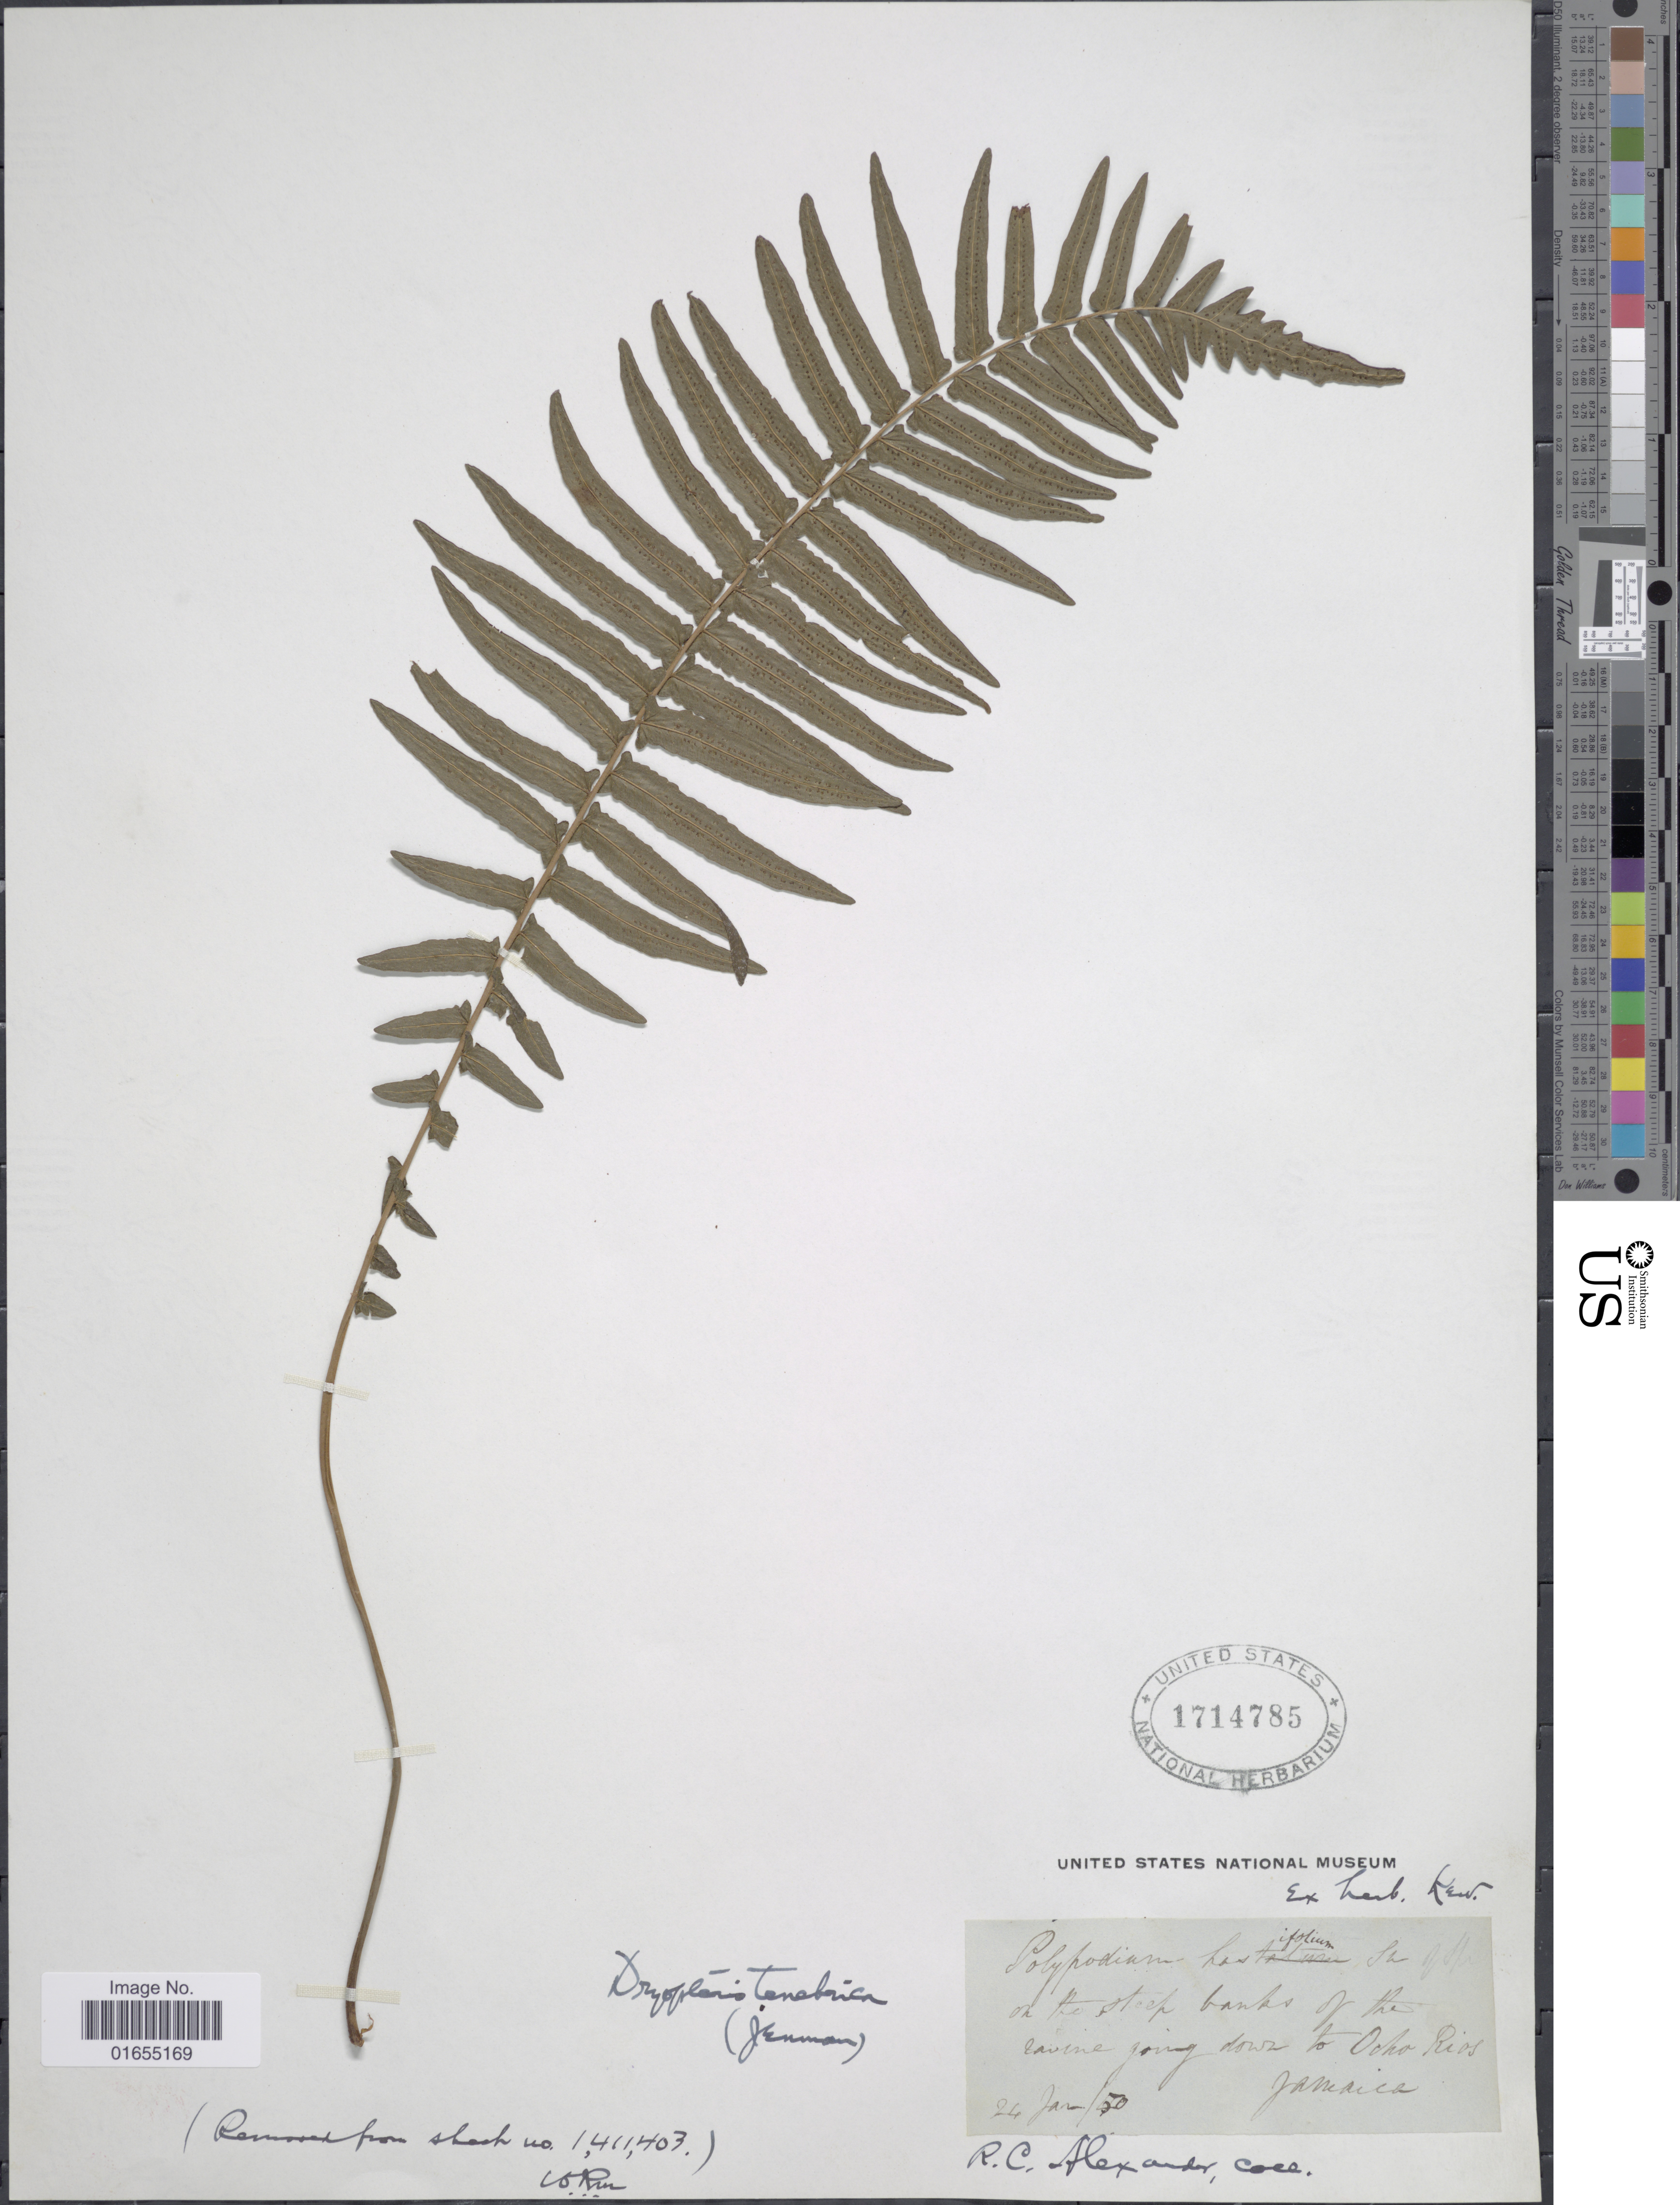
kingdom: Plantae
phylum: Tracheophyta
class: Polypodiopsida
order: Polypodiales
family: Thelypteridaceae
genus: Goniopteris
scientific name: Goniopteris tenebrica (Jenman) comb. nov., ined 2015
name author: (Jenman)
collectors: R. C. Alexander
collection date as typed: Transcribed d/m/y: 24/1/50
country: Jamaica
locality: On the steep banks of the ravine going down to Ocho Rios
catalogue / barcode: US 1714785